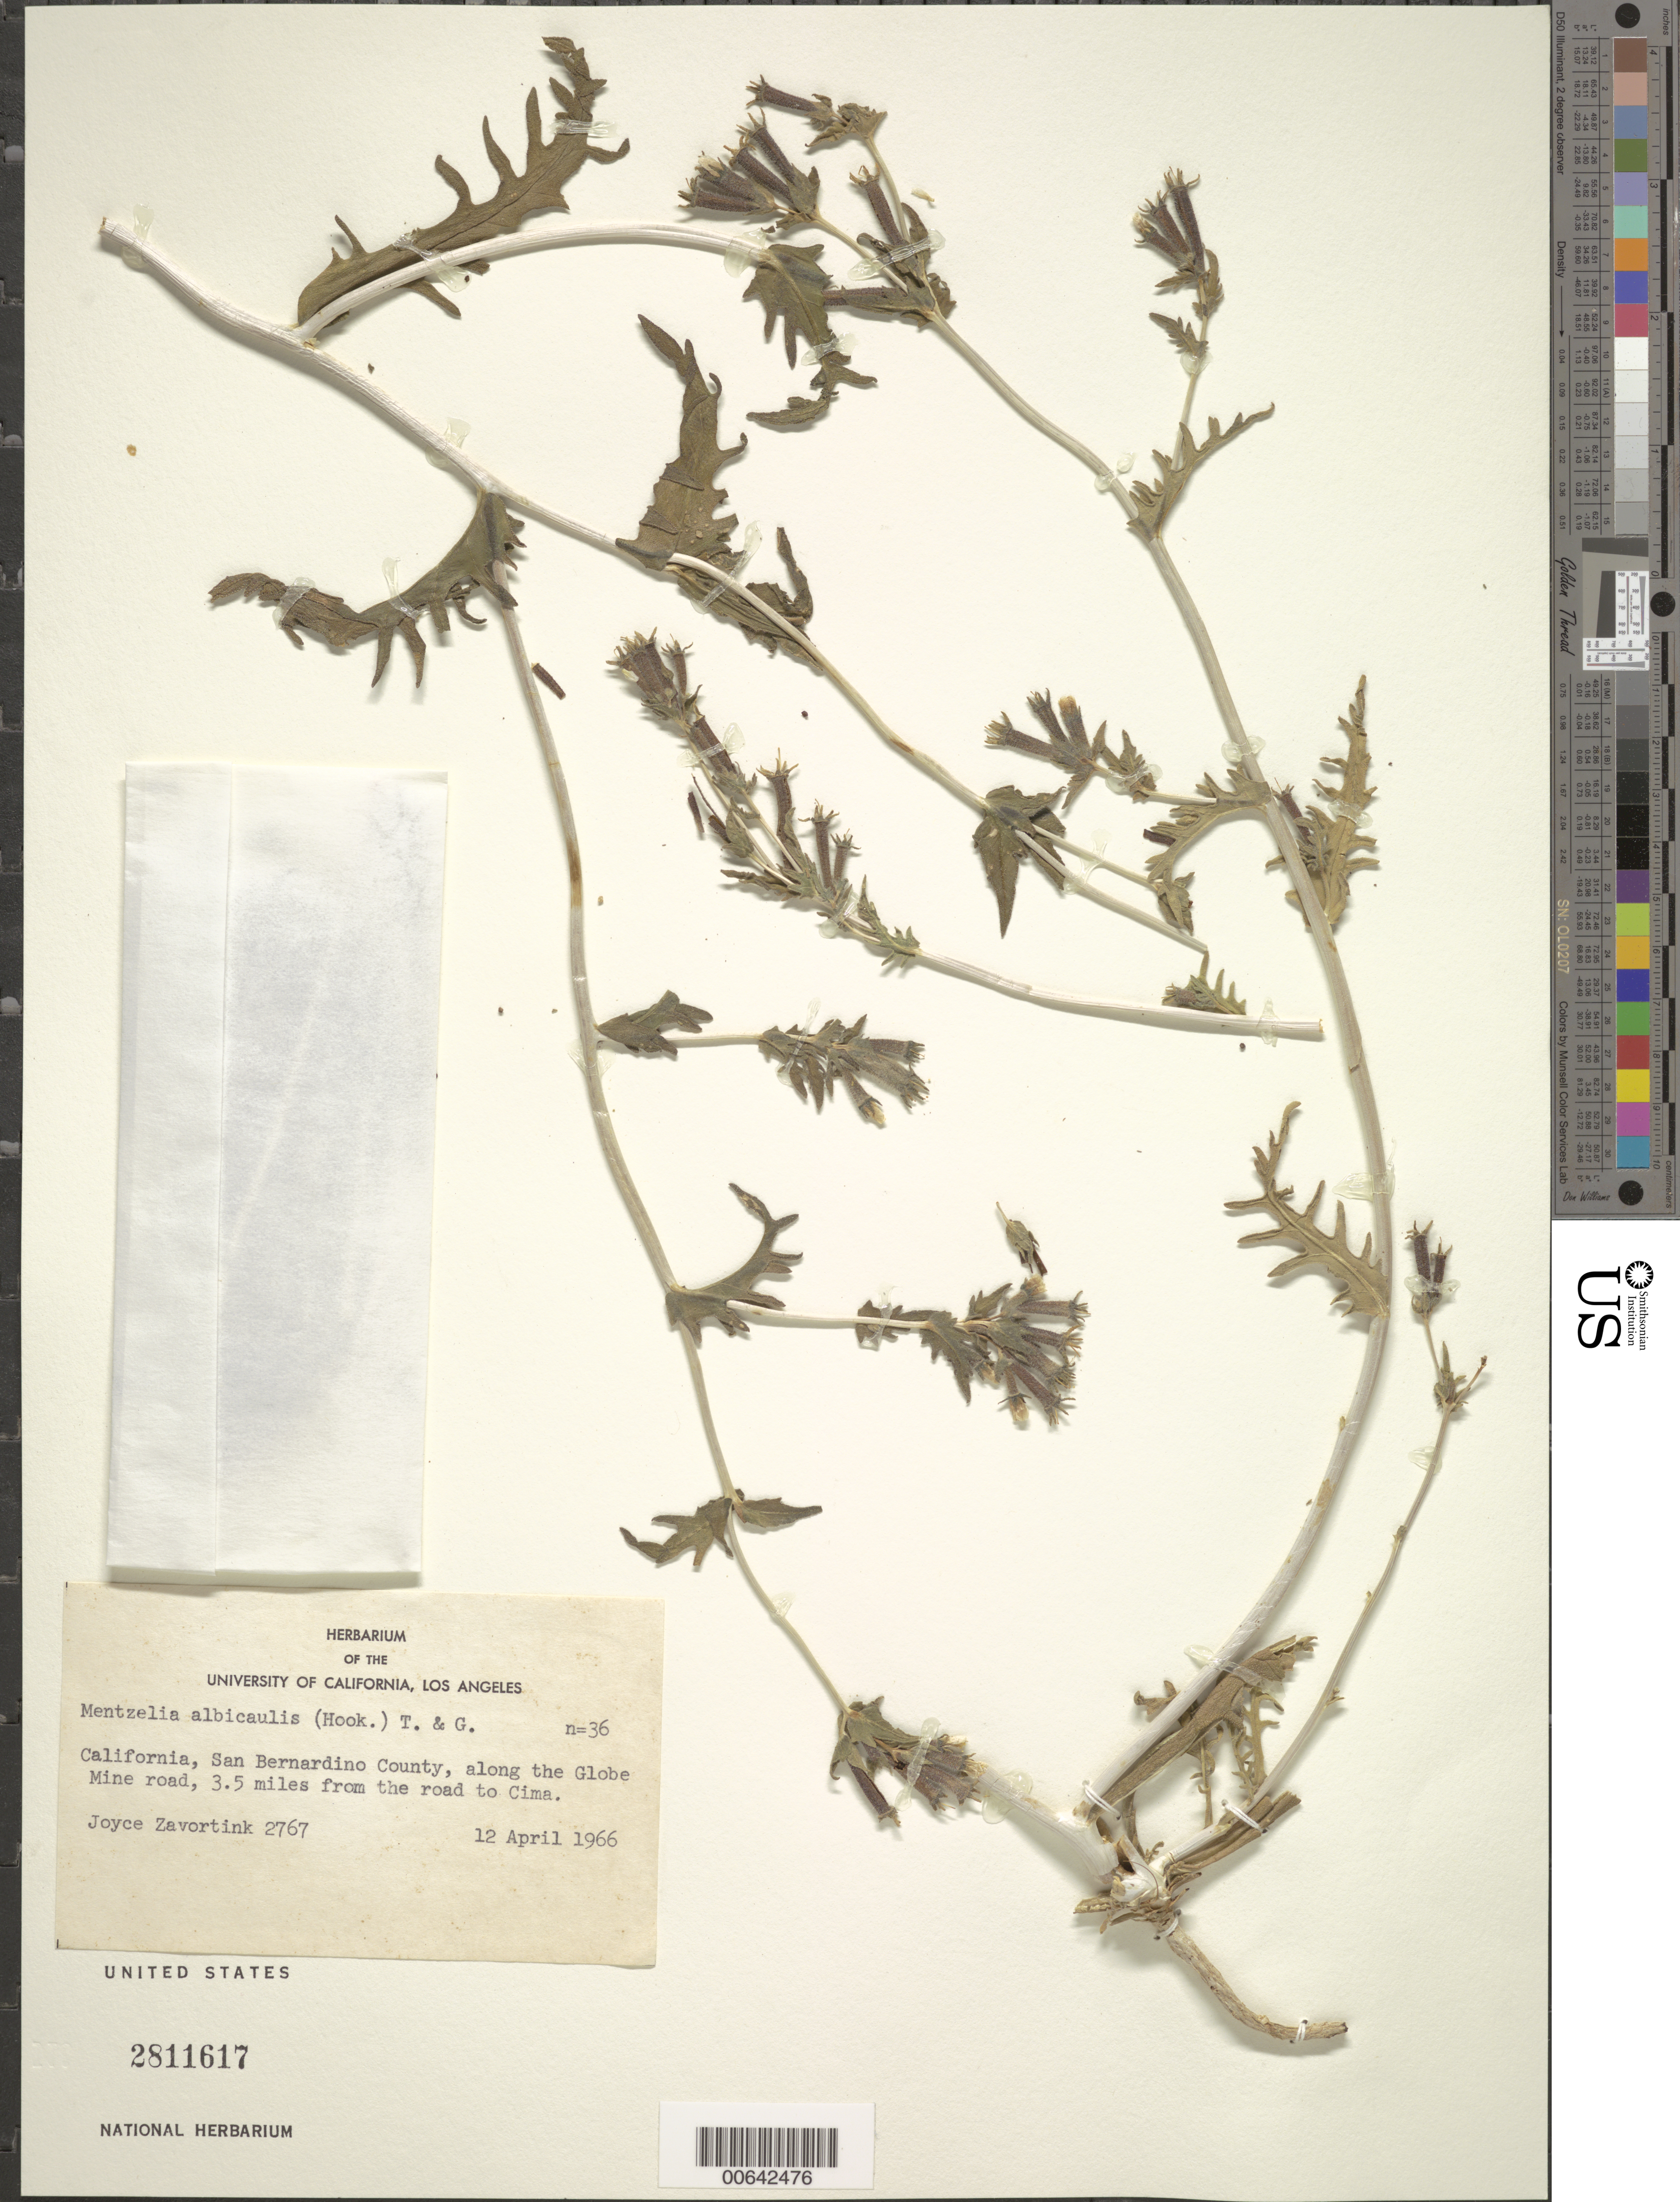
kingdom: Plantae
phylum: Tracheophyta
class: Magnoliopsida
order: Cornales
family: Loasaceae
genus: Mentzelia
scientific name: Mentzelia albicaulis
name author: (Douglas ex Hook.) Douglas ex Torr. & A. Gray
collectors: J. E. Zavortink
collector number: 2767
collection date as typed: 12 Apr 1966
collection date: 1966-04-12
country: United States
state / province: California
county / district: San Bernardino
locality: Along the Globe Mine road, 3.5 miles from the road to Cima.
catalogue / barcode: US 2811617